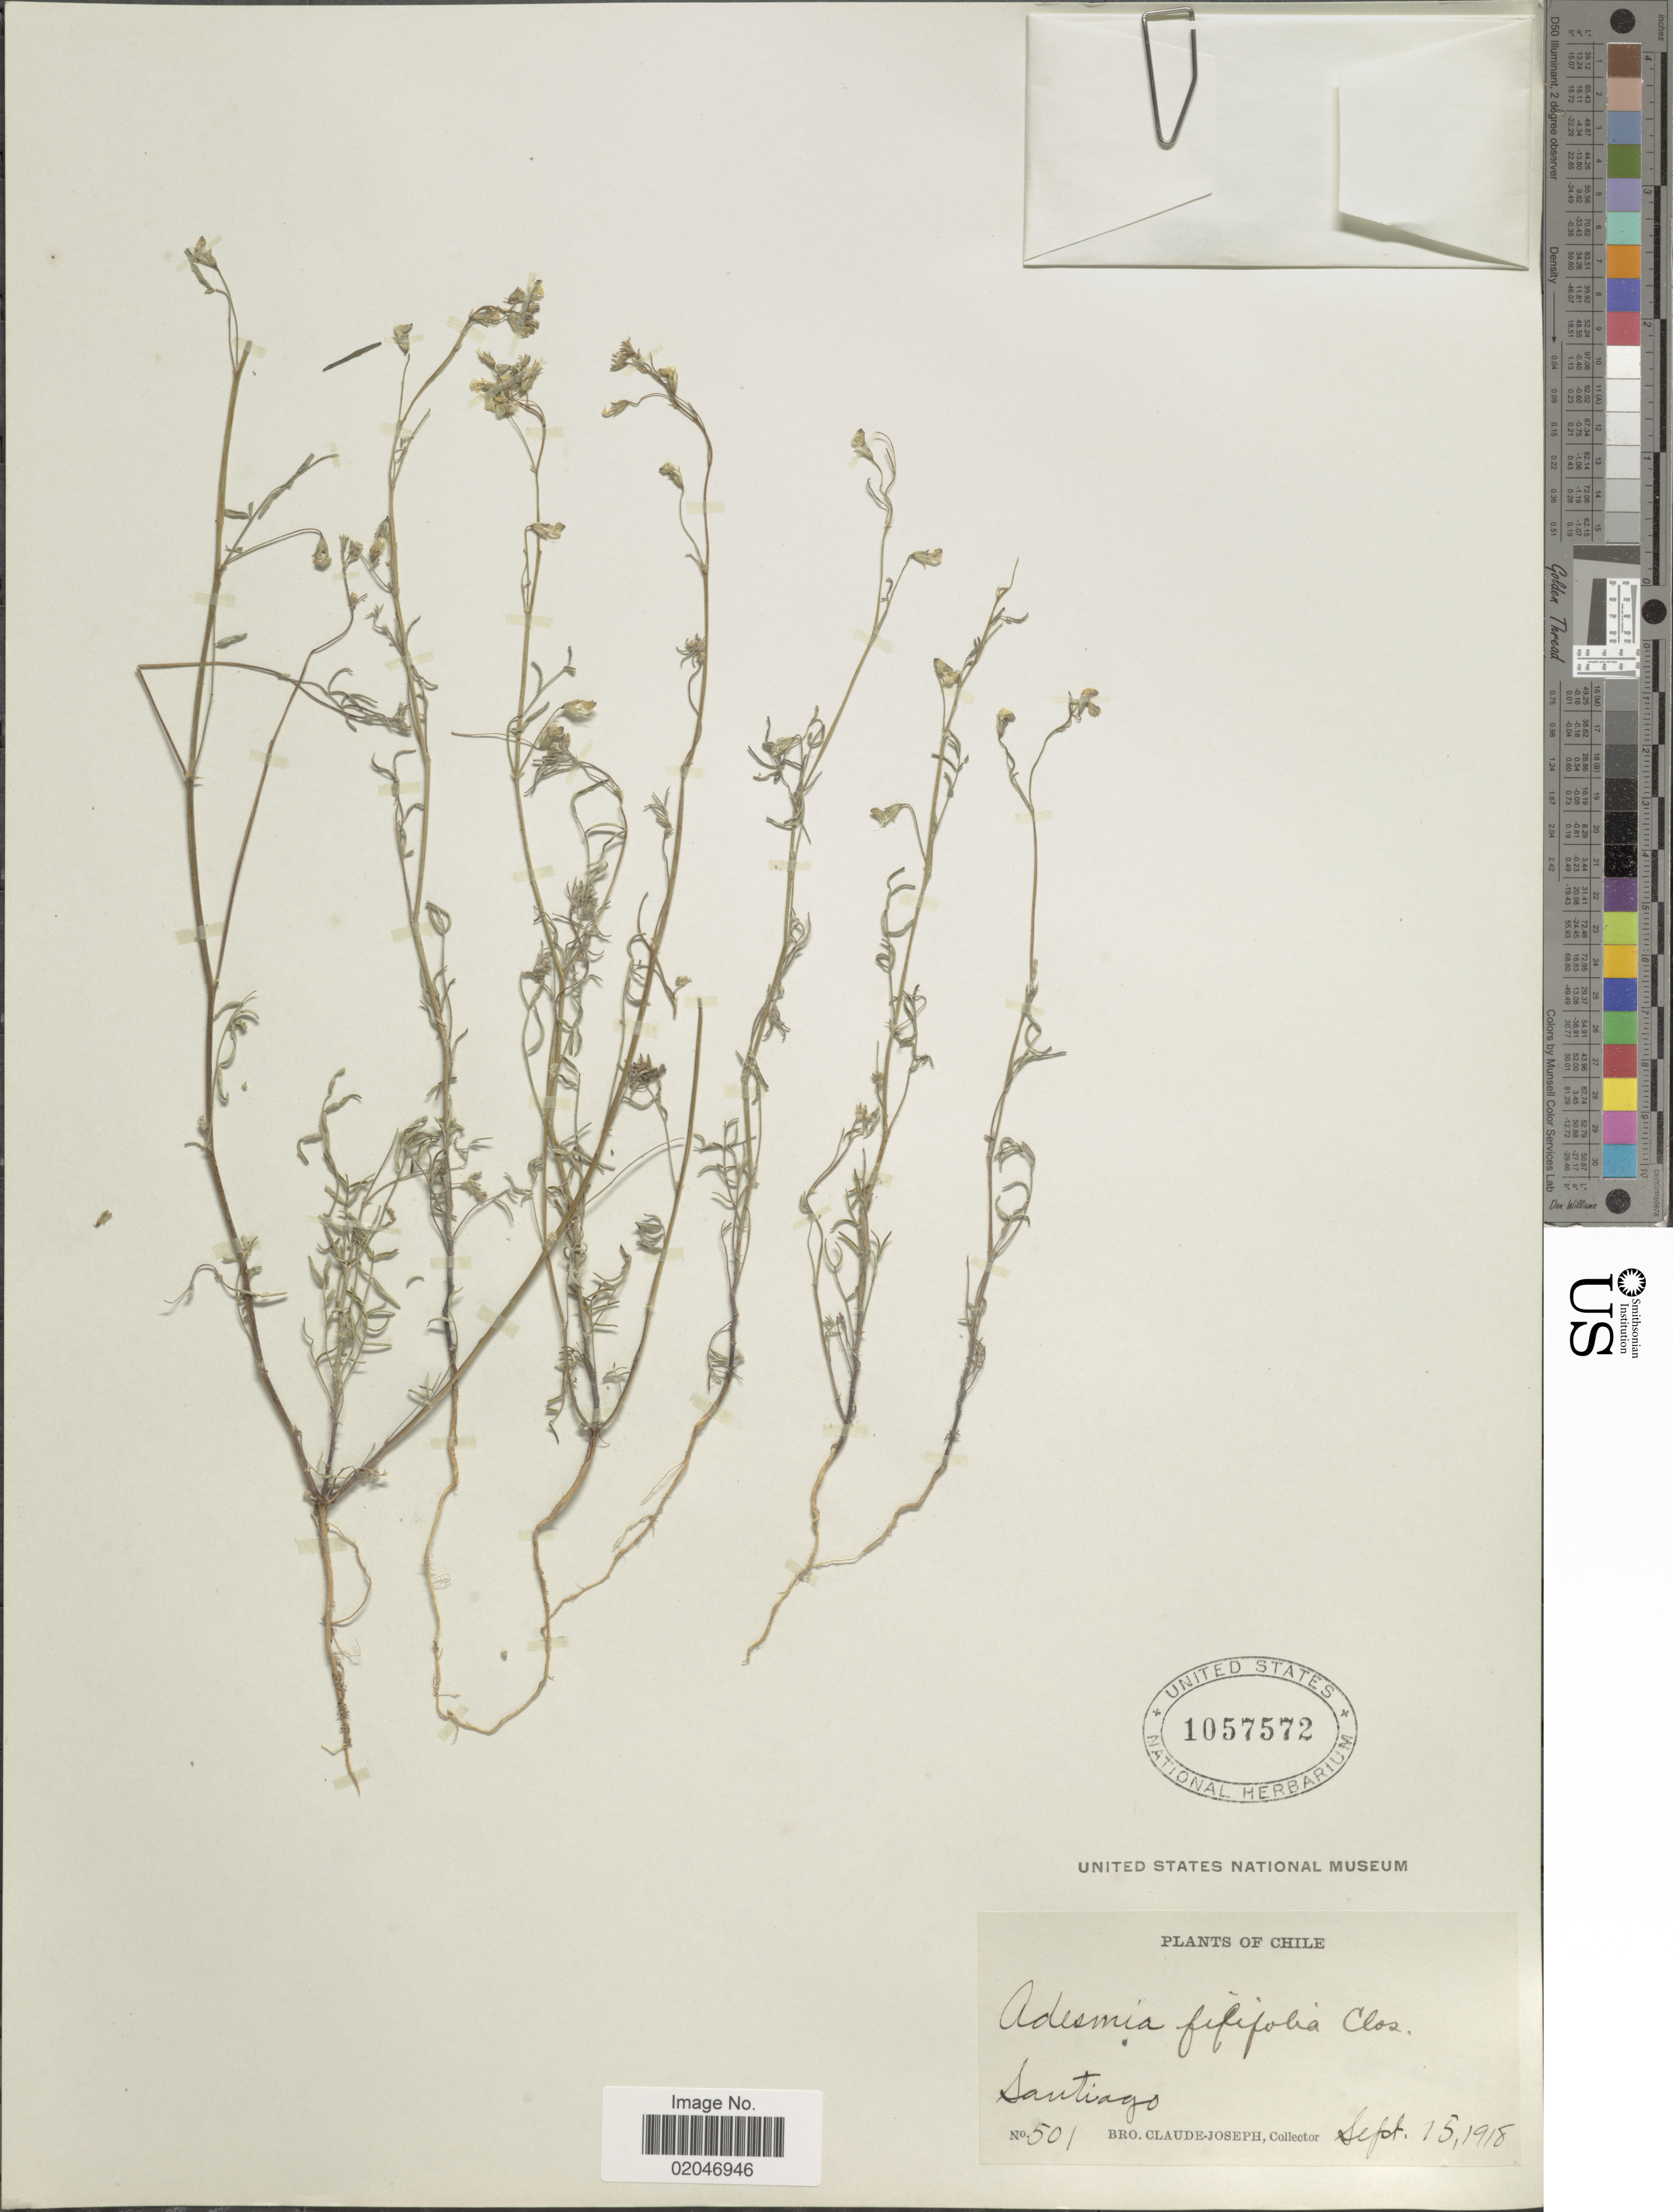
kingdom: Plantae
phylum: Tracheophyta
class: Magnoliopsida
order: Fabales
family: Fabaceae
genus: Adesmia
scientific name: Adesmia filifolia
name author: Clos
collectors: Bro. Claude-Joseph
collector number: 501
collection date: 1918-09-15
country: Chile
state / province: Región Metropolitana (RM)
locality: Santiago.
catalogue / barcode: US 1057572